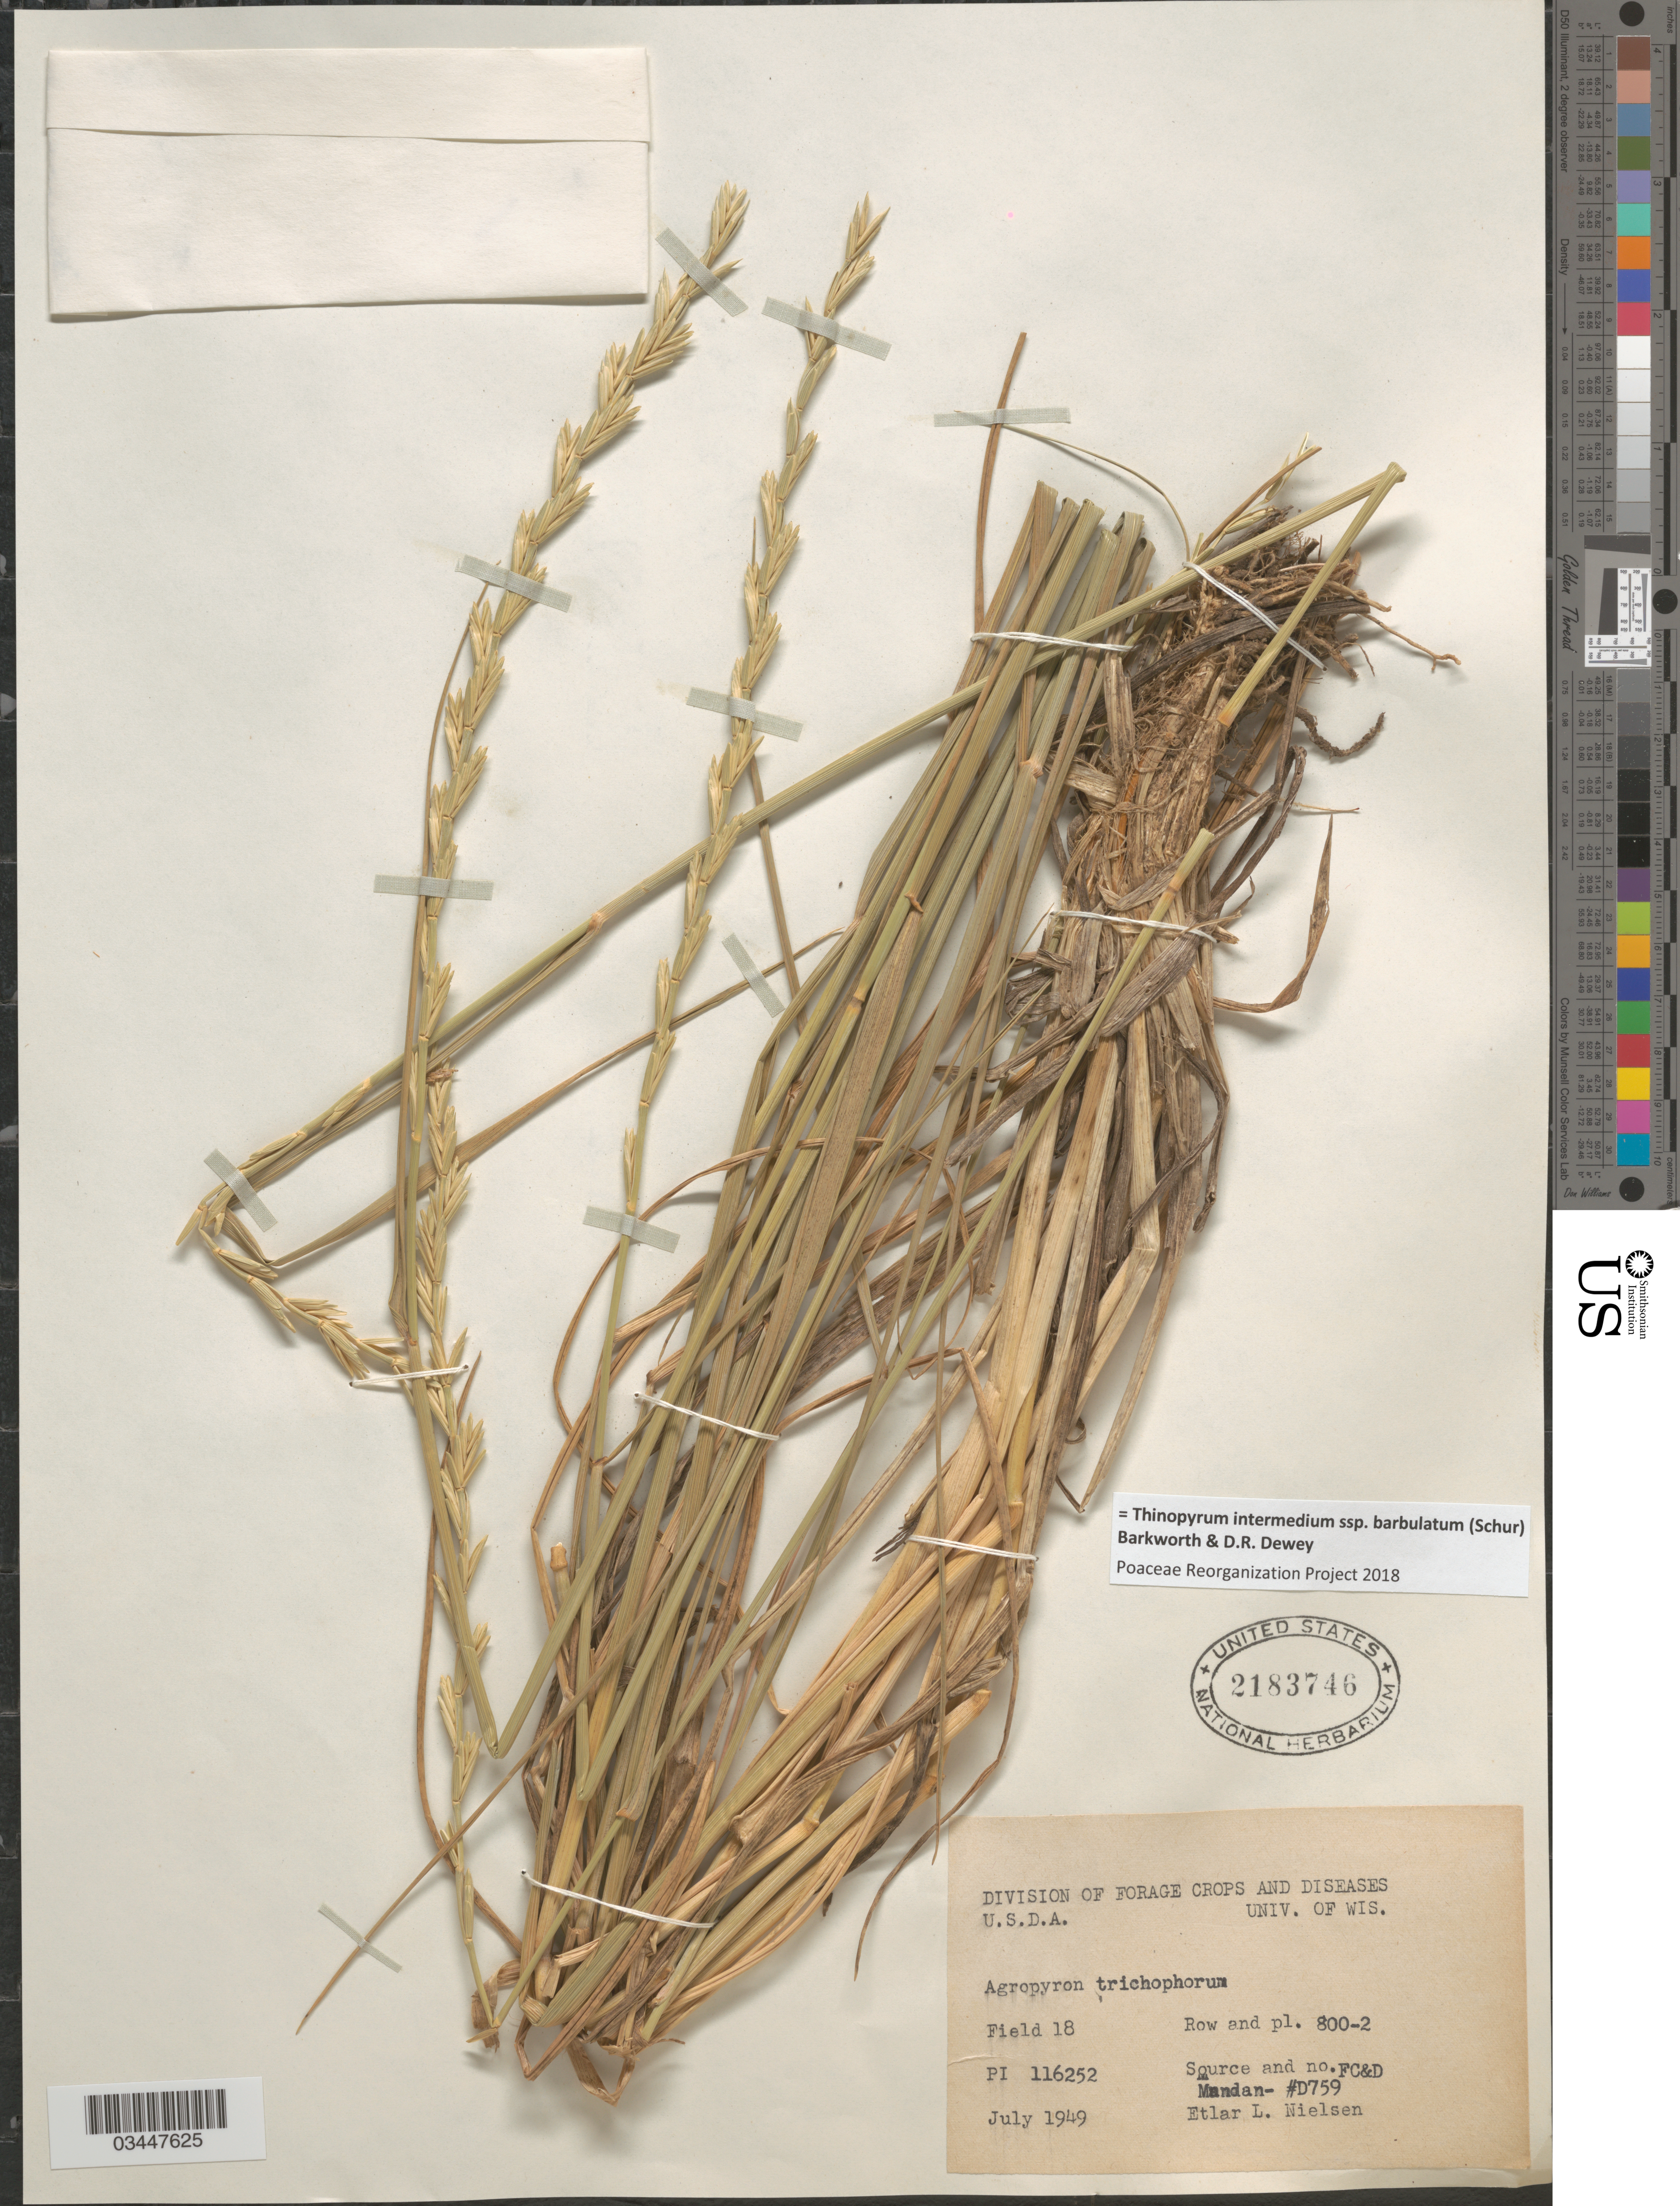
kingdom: Plantae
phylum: Tracheophyta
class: Liliopsida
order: Poales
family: Poaceae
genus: Thinopyrum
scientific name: Thinopyrum intermedium subsp. barbulatum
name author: (Schur) Barkworth & Dewey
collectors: E. L. Nielsen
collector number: PI116252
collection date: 1949-07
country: United States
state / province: Washington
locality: Field 18. Row and pl. 800-2.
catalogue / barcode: US 2183746